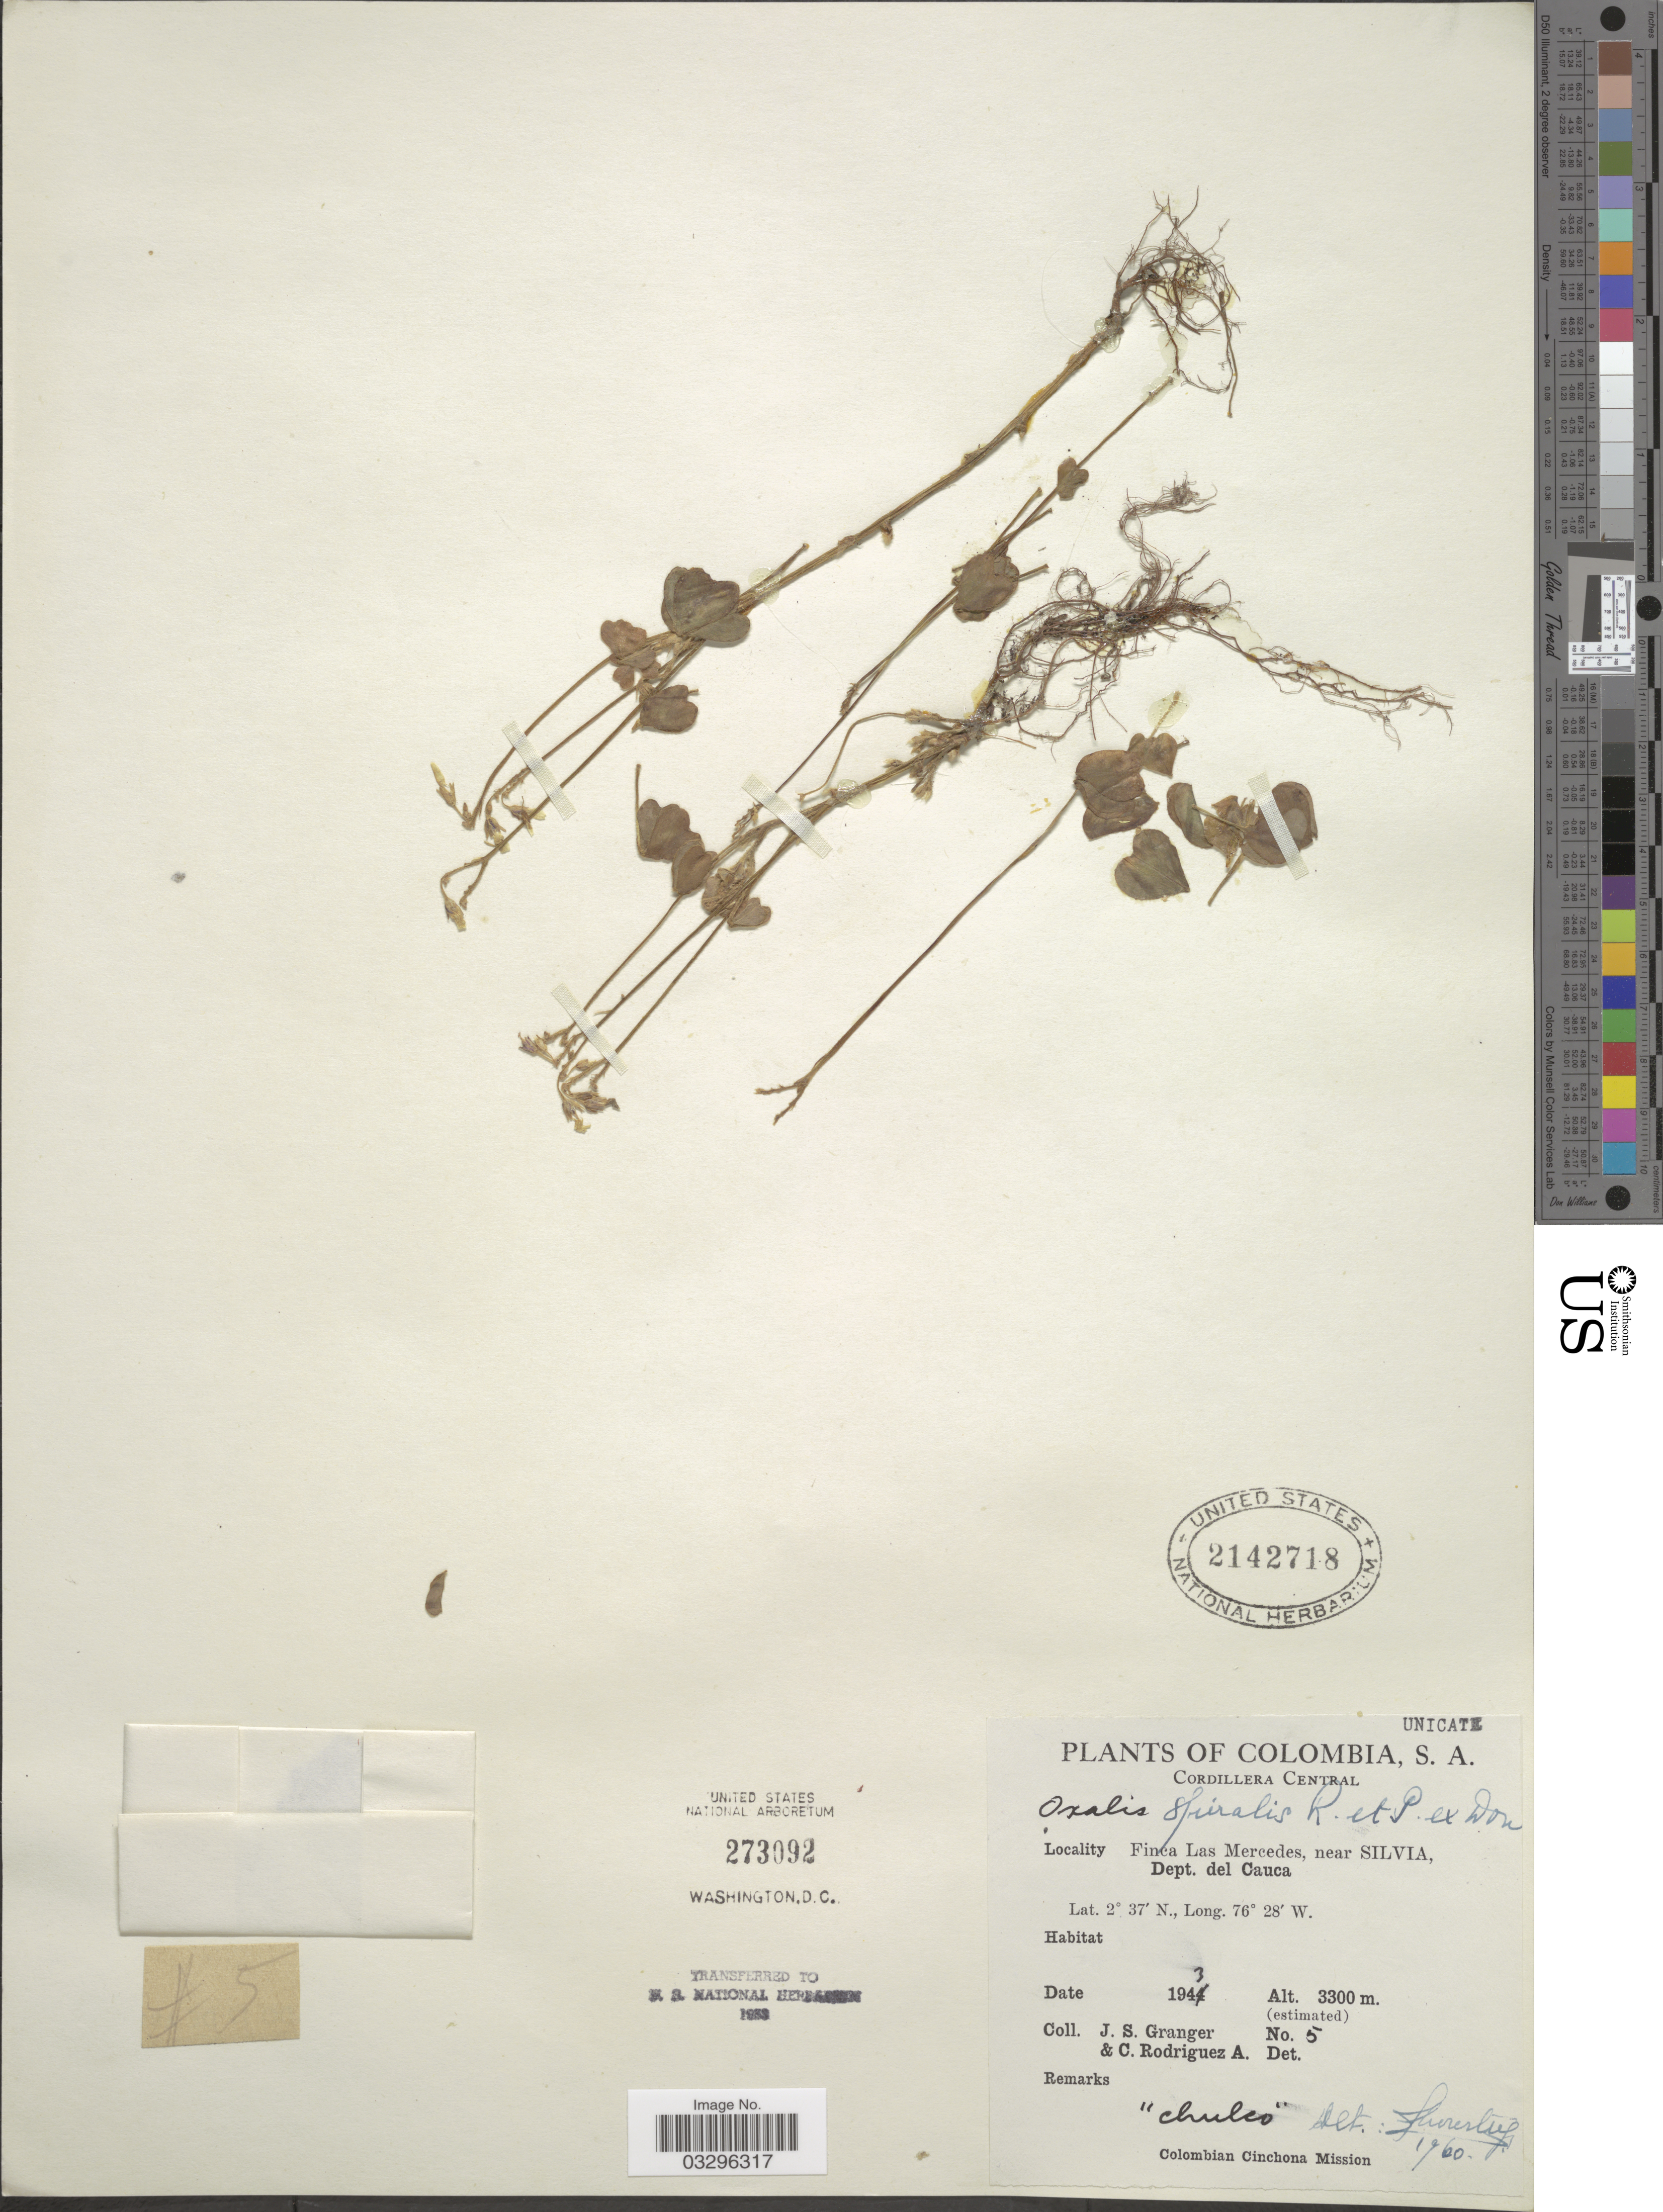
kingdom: Plantae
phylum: Tracheophyta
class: Magnoliopsida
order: Oxalidales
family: Oxalidaceae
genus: Oxalis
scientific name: Oxalis spiralis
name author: Ruiz & Pav. ex G. Don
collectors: J. Granger & C. Rodriguez-A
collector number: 5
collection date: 1943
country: Colombia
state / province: Cauca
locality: Cordillera Central. Finca Las Mercedes, near Silvia, Dept. del Cauca.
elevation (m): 3300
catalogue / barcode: US 2142718